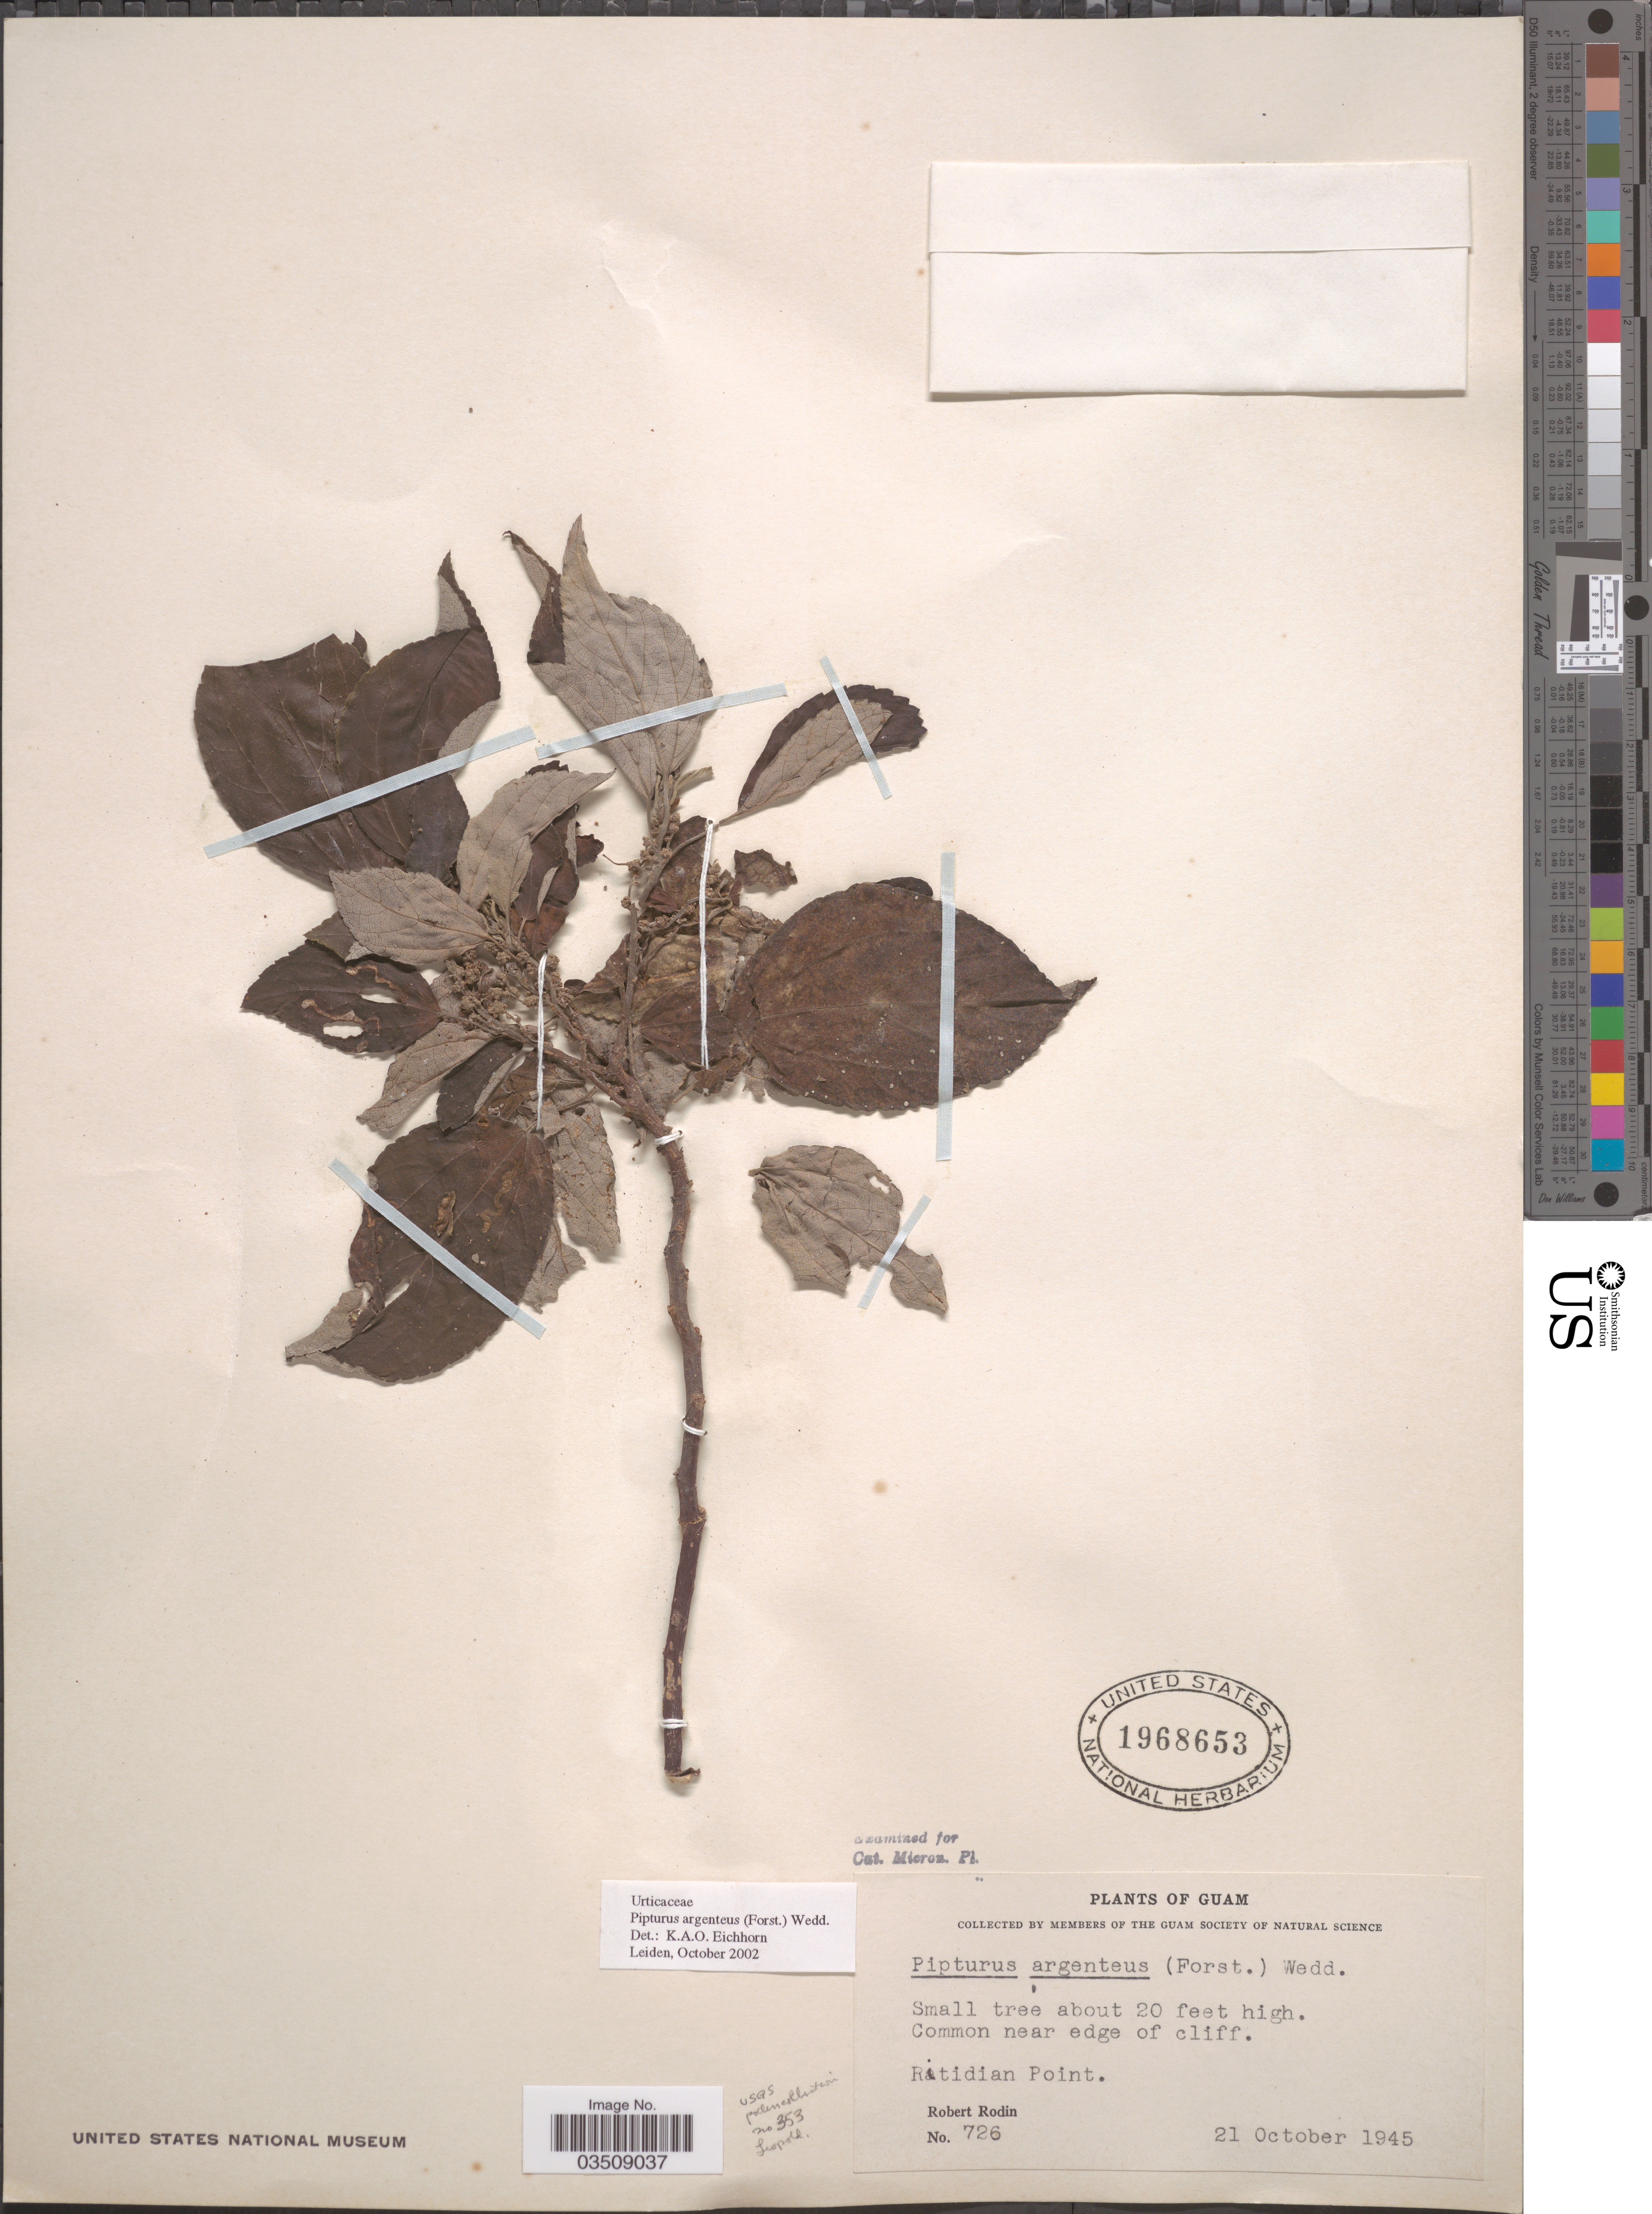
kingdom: Plantae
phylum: Tracheophyta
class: Magnoliopsida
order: Rosales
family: Urticaceae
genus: Pipturus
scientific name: Pipturus argenteus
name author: (G. Forst.) Wedd.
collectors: R. Rodin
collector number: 726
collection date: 1945-10-21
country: Guam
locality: Guam. Ritidian Point.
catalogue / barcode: US 1968653